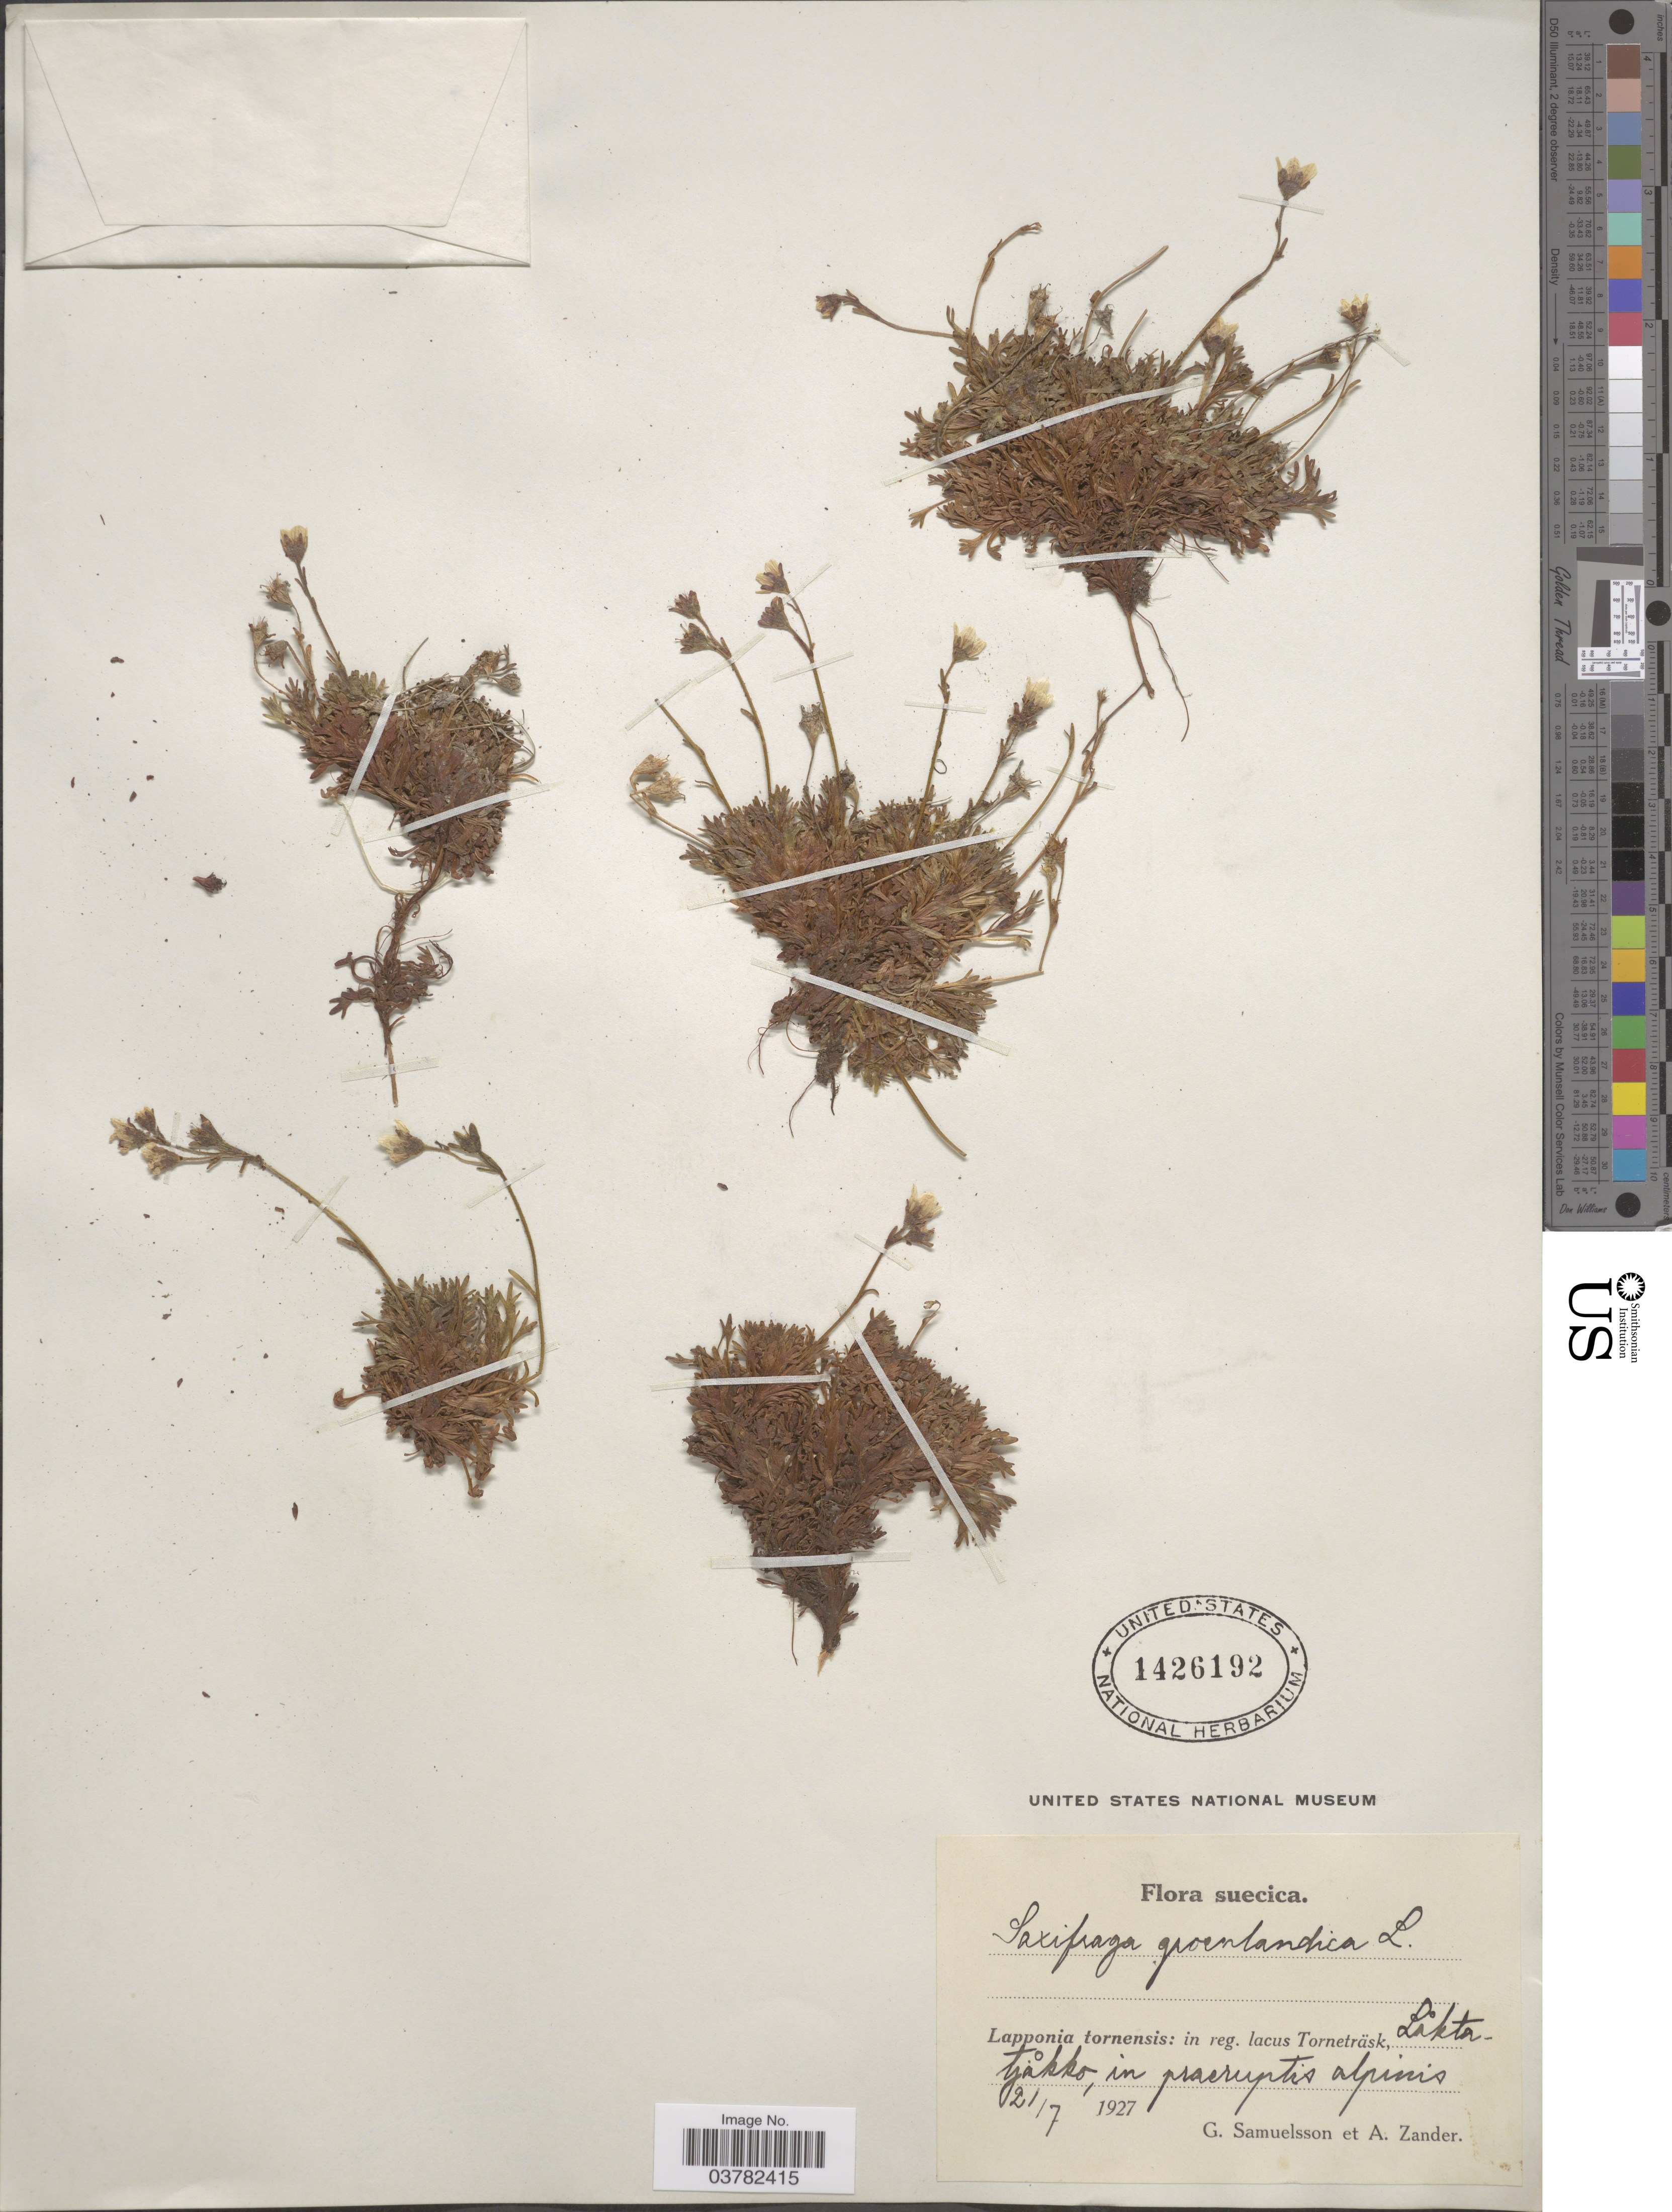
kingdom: Plantae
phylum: Tracheophyta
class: Magnoliopsida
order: Saxifragales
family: Saxifragaceae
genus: Saxifraga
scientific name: Saxifraga groenlandica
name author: L.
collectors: G. Samuelsson & A. Zander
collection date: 1927-07-21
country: Sweden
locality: Suecica. Lapponia tornensis: in reg. lacus Torneträsk, Liktatjåkko, in pracruptis alpinis.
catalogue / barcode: US 1426192